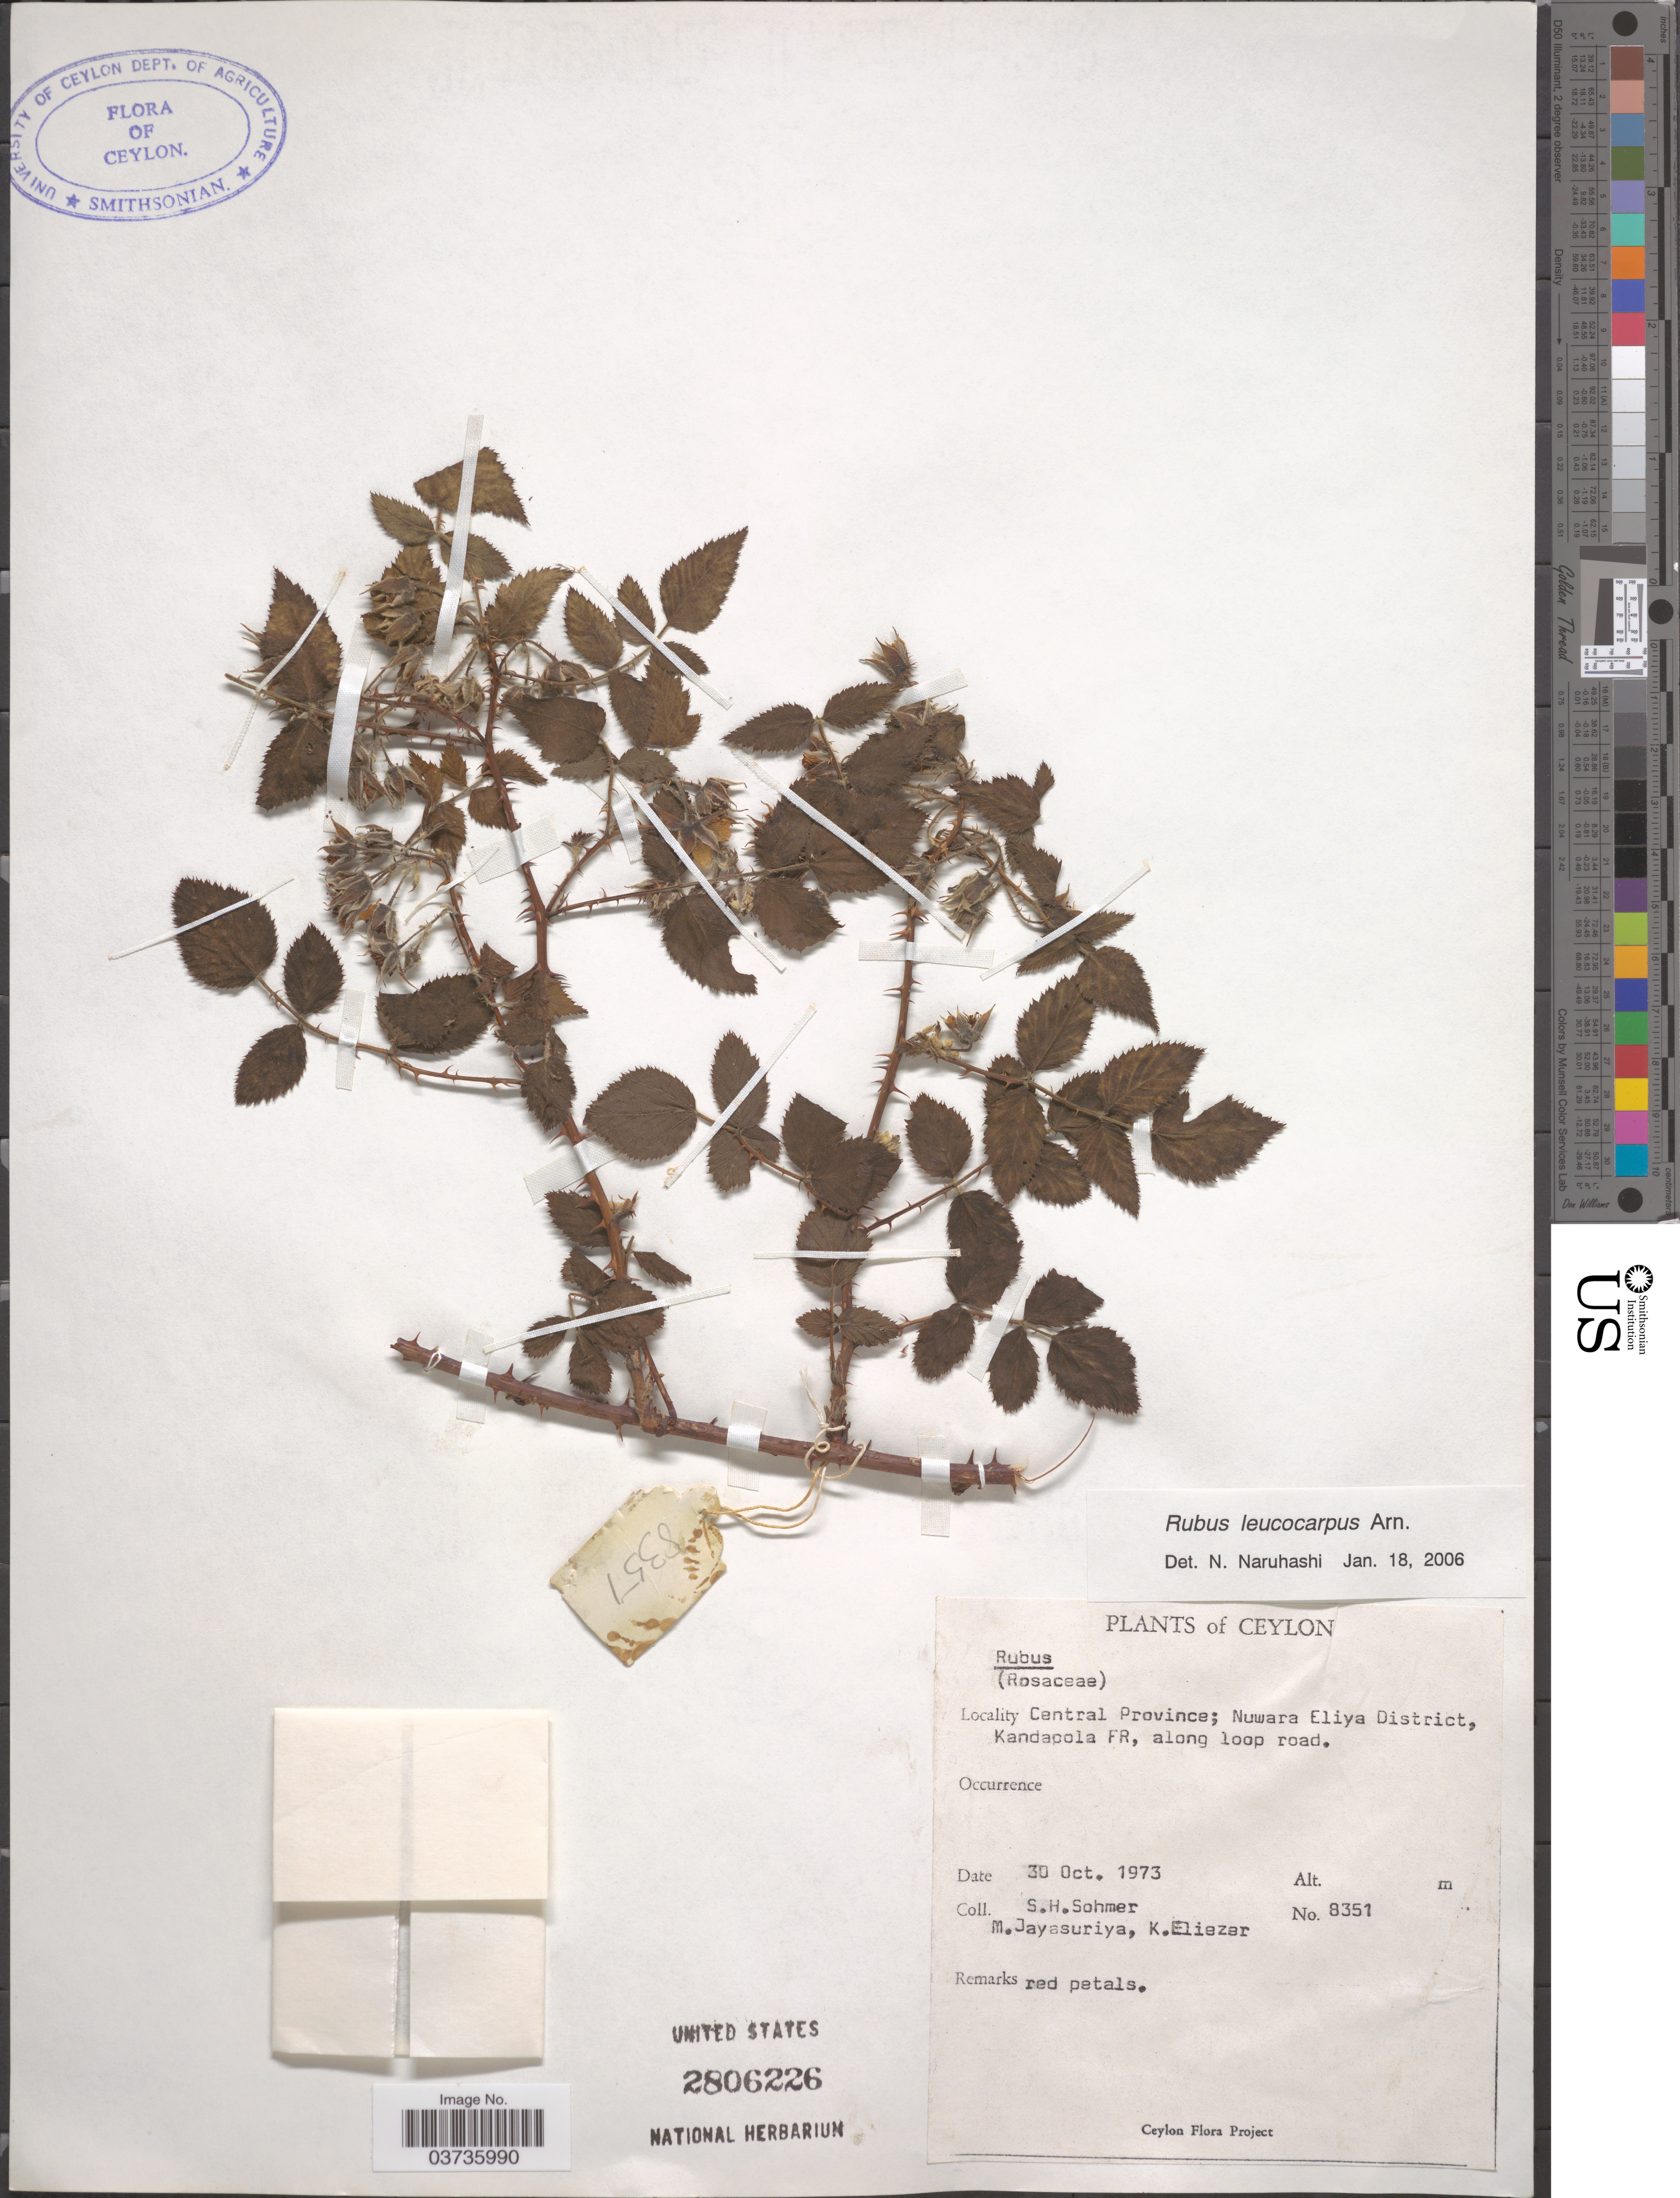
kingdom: Plantae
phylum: Tracheophyta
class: Magnoliopsida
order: Rosales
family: Rosaceae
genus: Rubus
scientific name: Rubus leucocarpus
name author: Arn.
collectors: S. H. Sohmer, M. Jayasuriya & K. Eliezer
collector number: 8351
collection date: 1973-10-30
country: Sri Lanka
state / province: Central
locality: Ceylon. Nuwara Eliya District, Kandapola FR.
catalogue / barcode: US 2806226